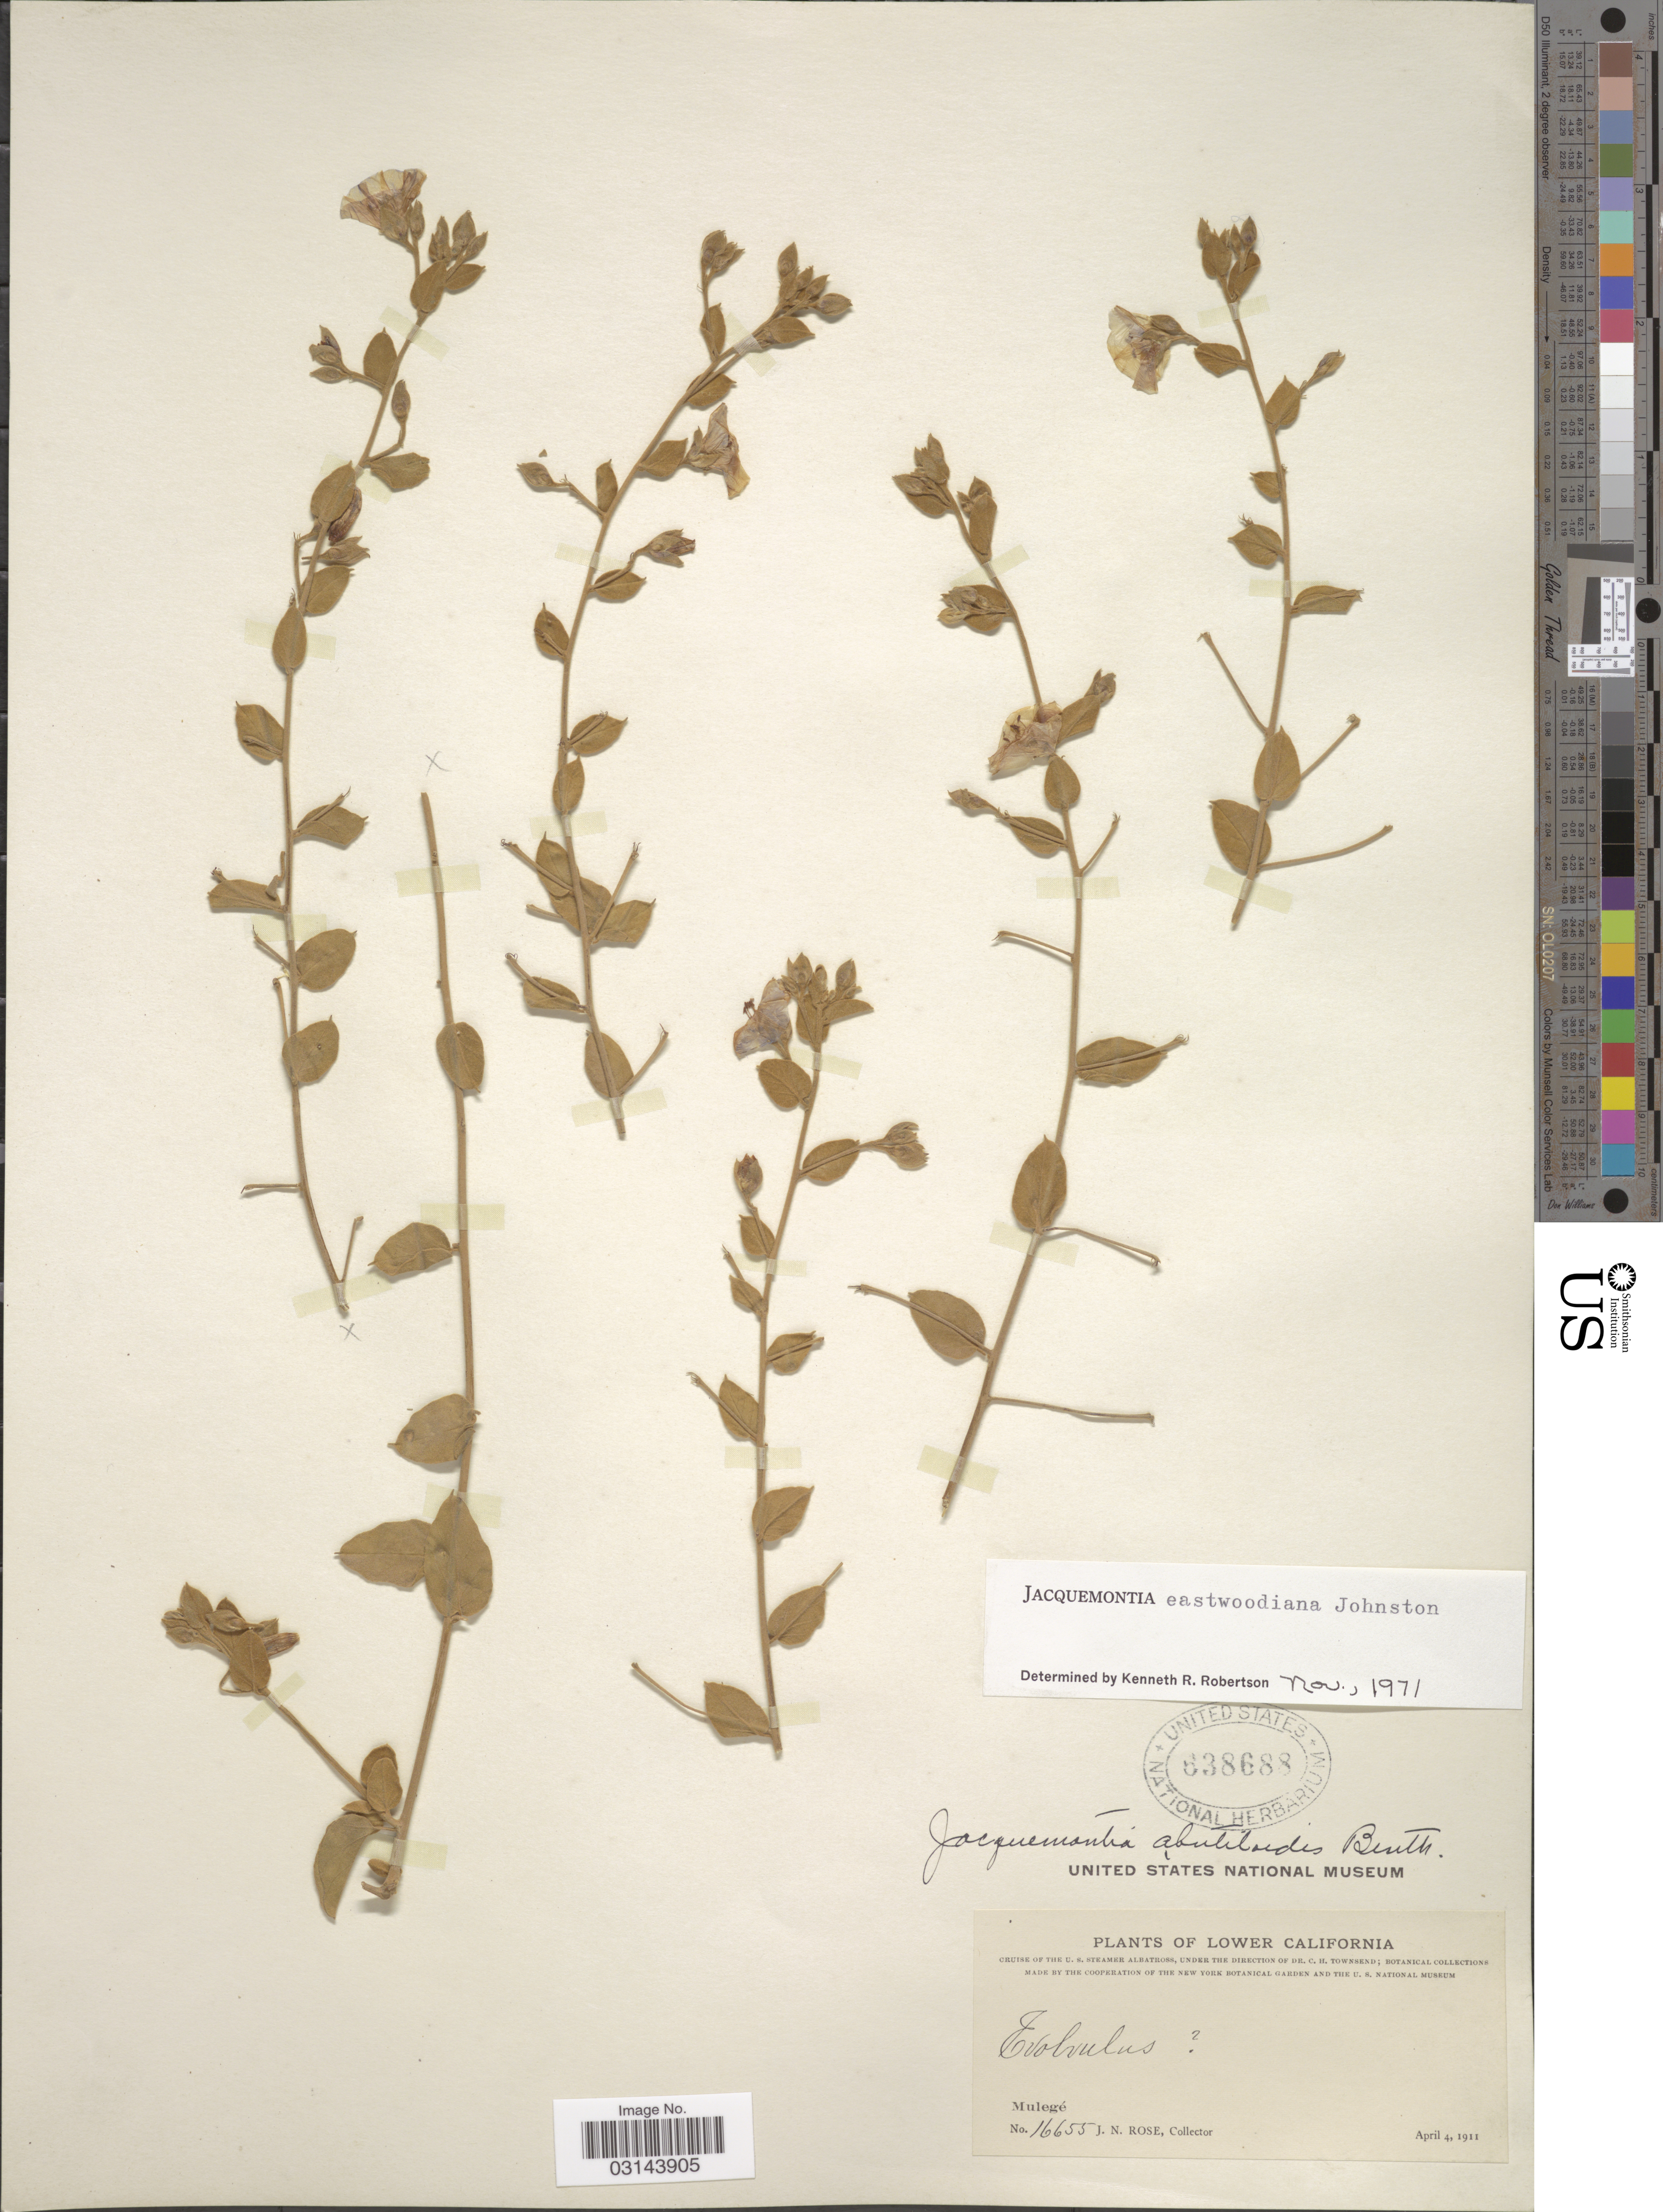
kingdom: Plantae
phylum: Tracheophyta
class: Magnoliopsida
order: Solanales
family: Convolvulaceae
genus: Jacquemontia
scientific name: Jacquemontia eastwoodiana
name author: I.M. Johnst.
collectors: J. N. Rose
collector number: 16655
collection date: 1911-04-04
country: Mexico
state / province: Baja California Sur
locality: Lower California. Mulegé.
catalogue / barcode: US 638688